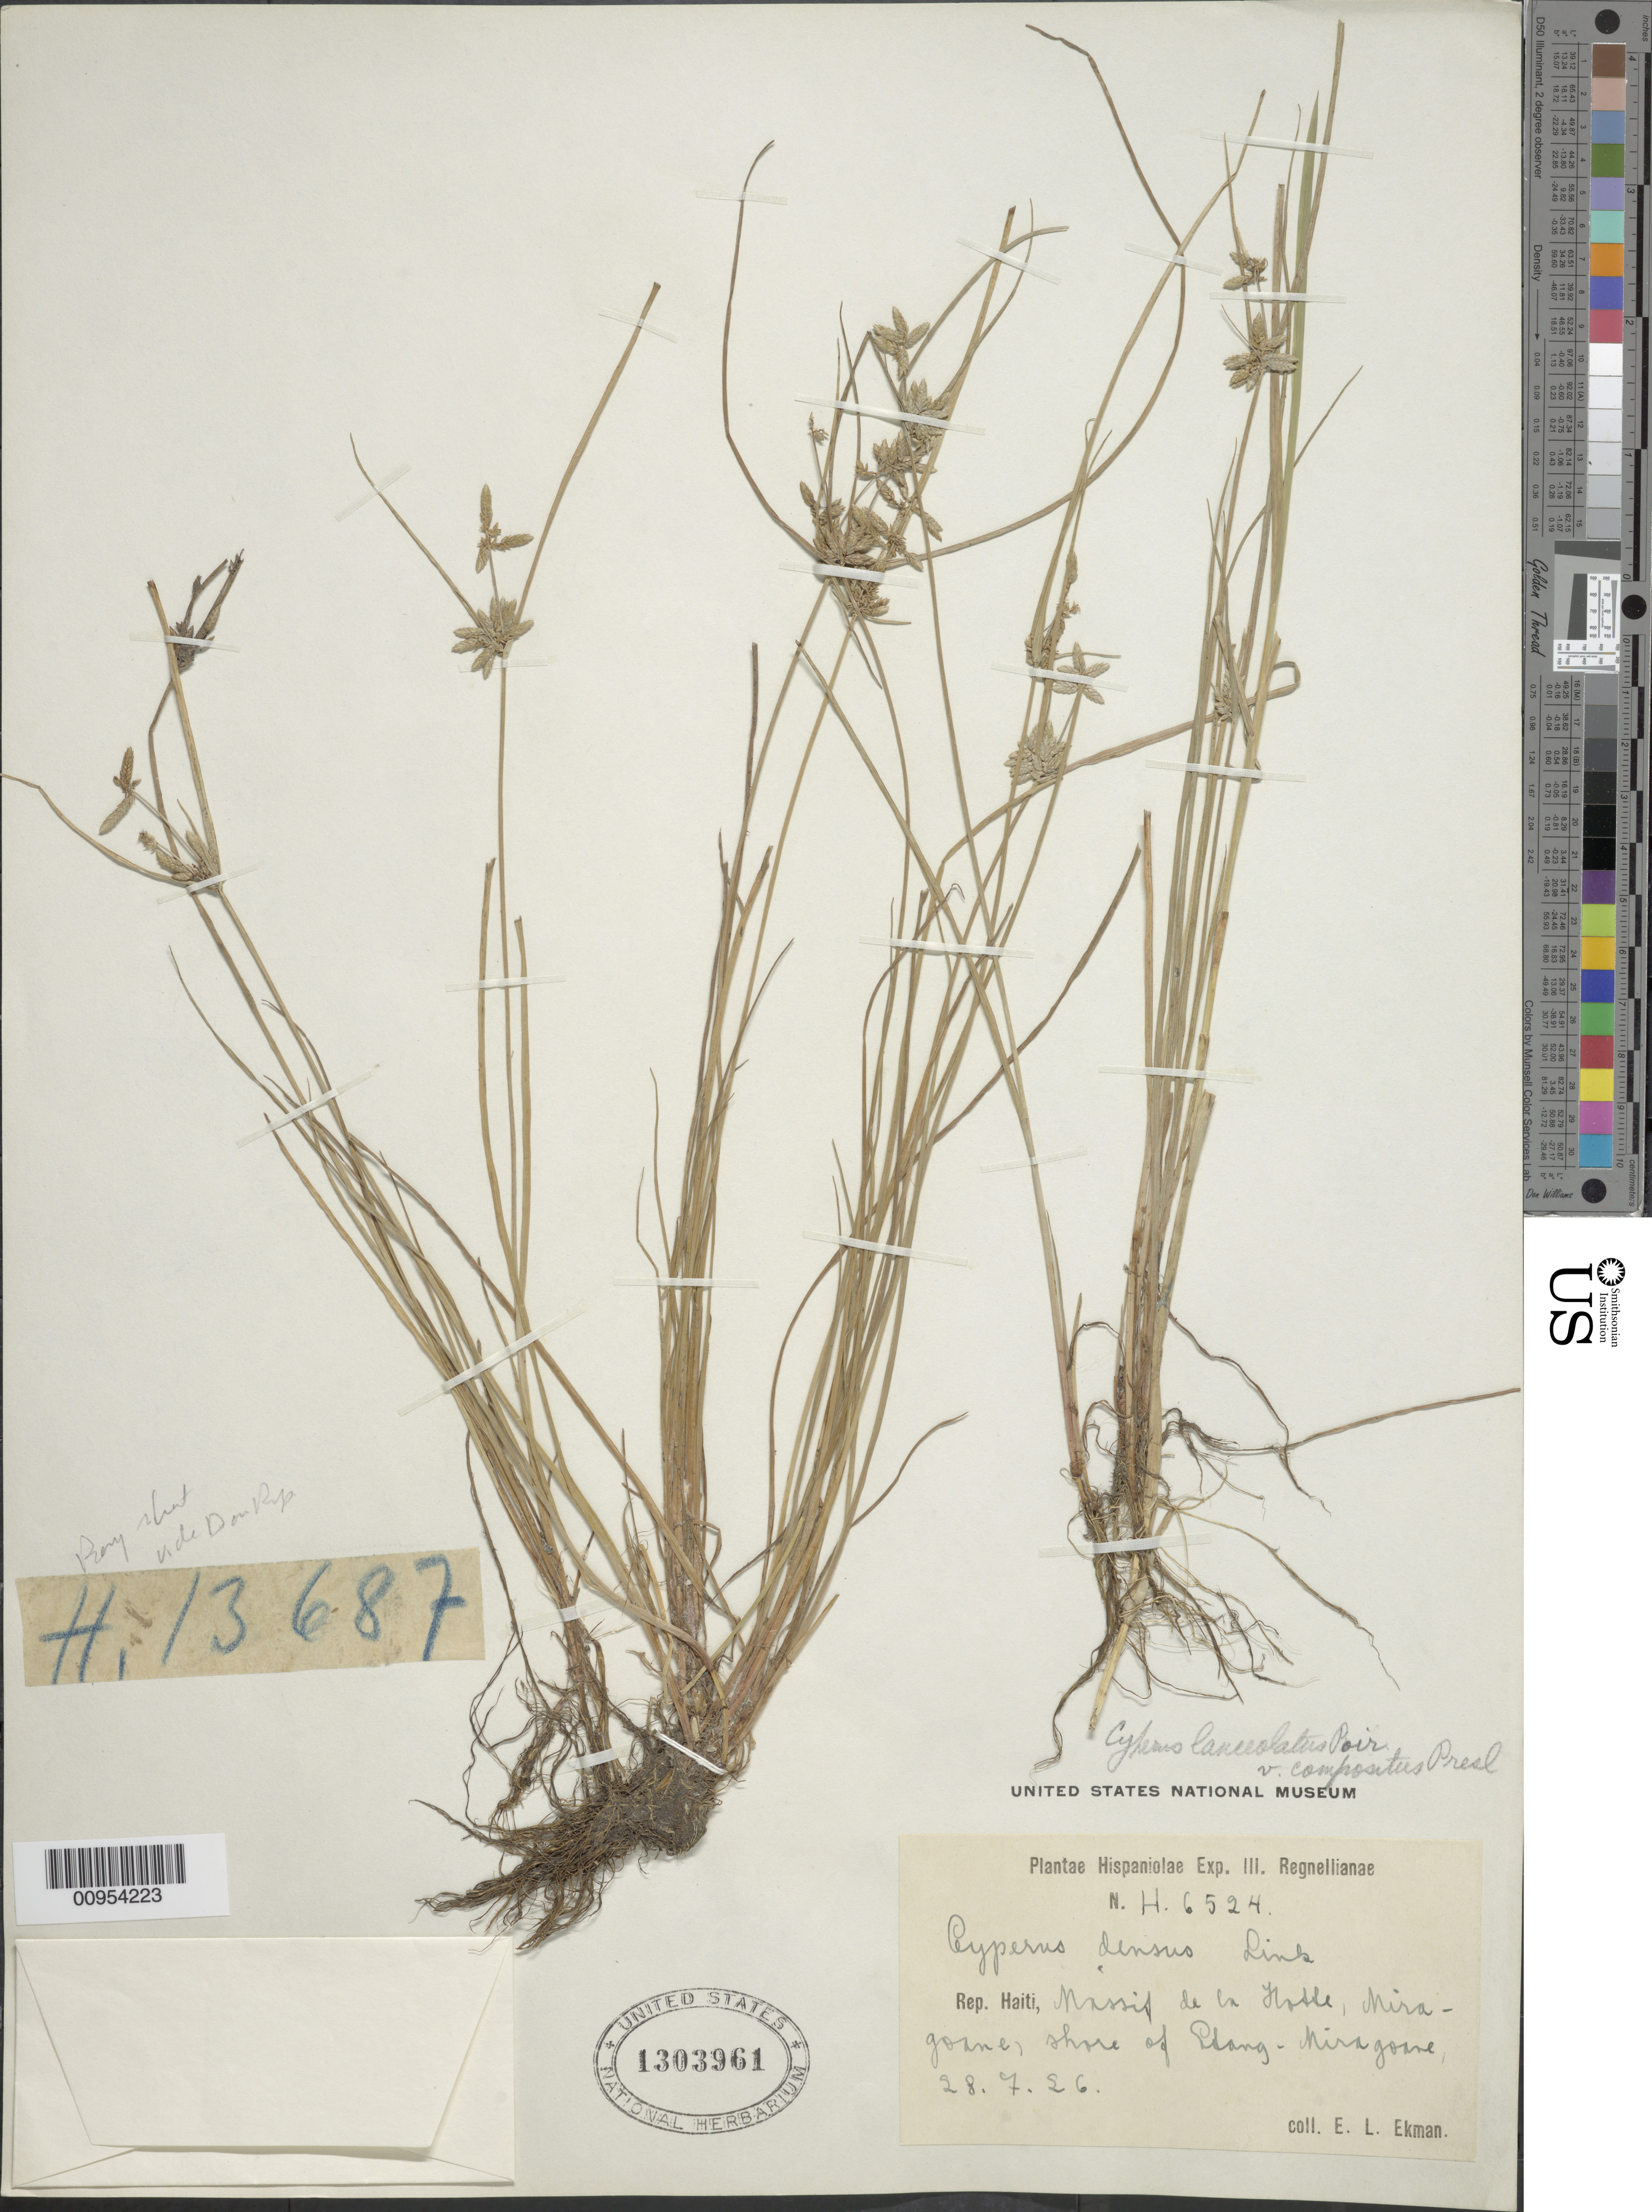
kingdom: Plantae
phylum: Tracheophyta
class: Liliopsida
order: Poales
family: Cyperaceae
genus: Cyperus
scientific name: Cyperus lanceolatus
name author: Poir.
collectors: E. L. Ekman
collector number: H 6524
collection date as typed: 28 Jul 1926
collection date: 1926-07-28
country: Haiti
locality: Massif de la Hotte, Miragoane, shore of Etang Miragoane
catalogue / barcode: US 1303961